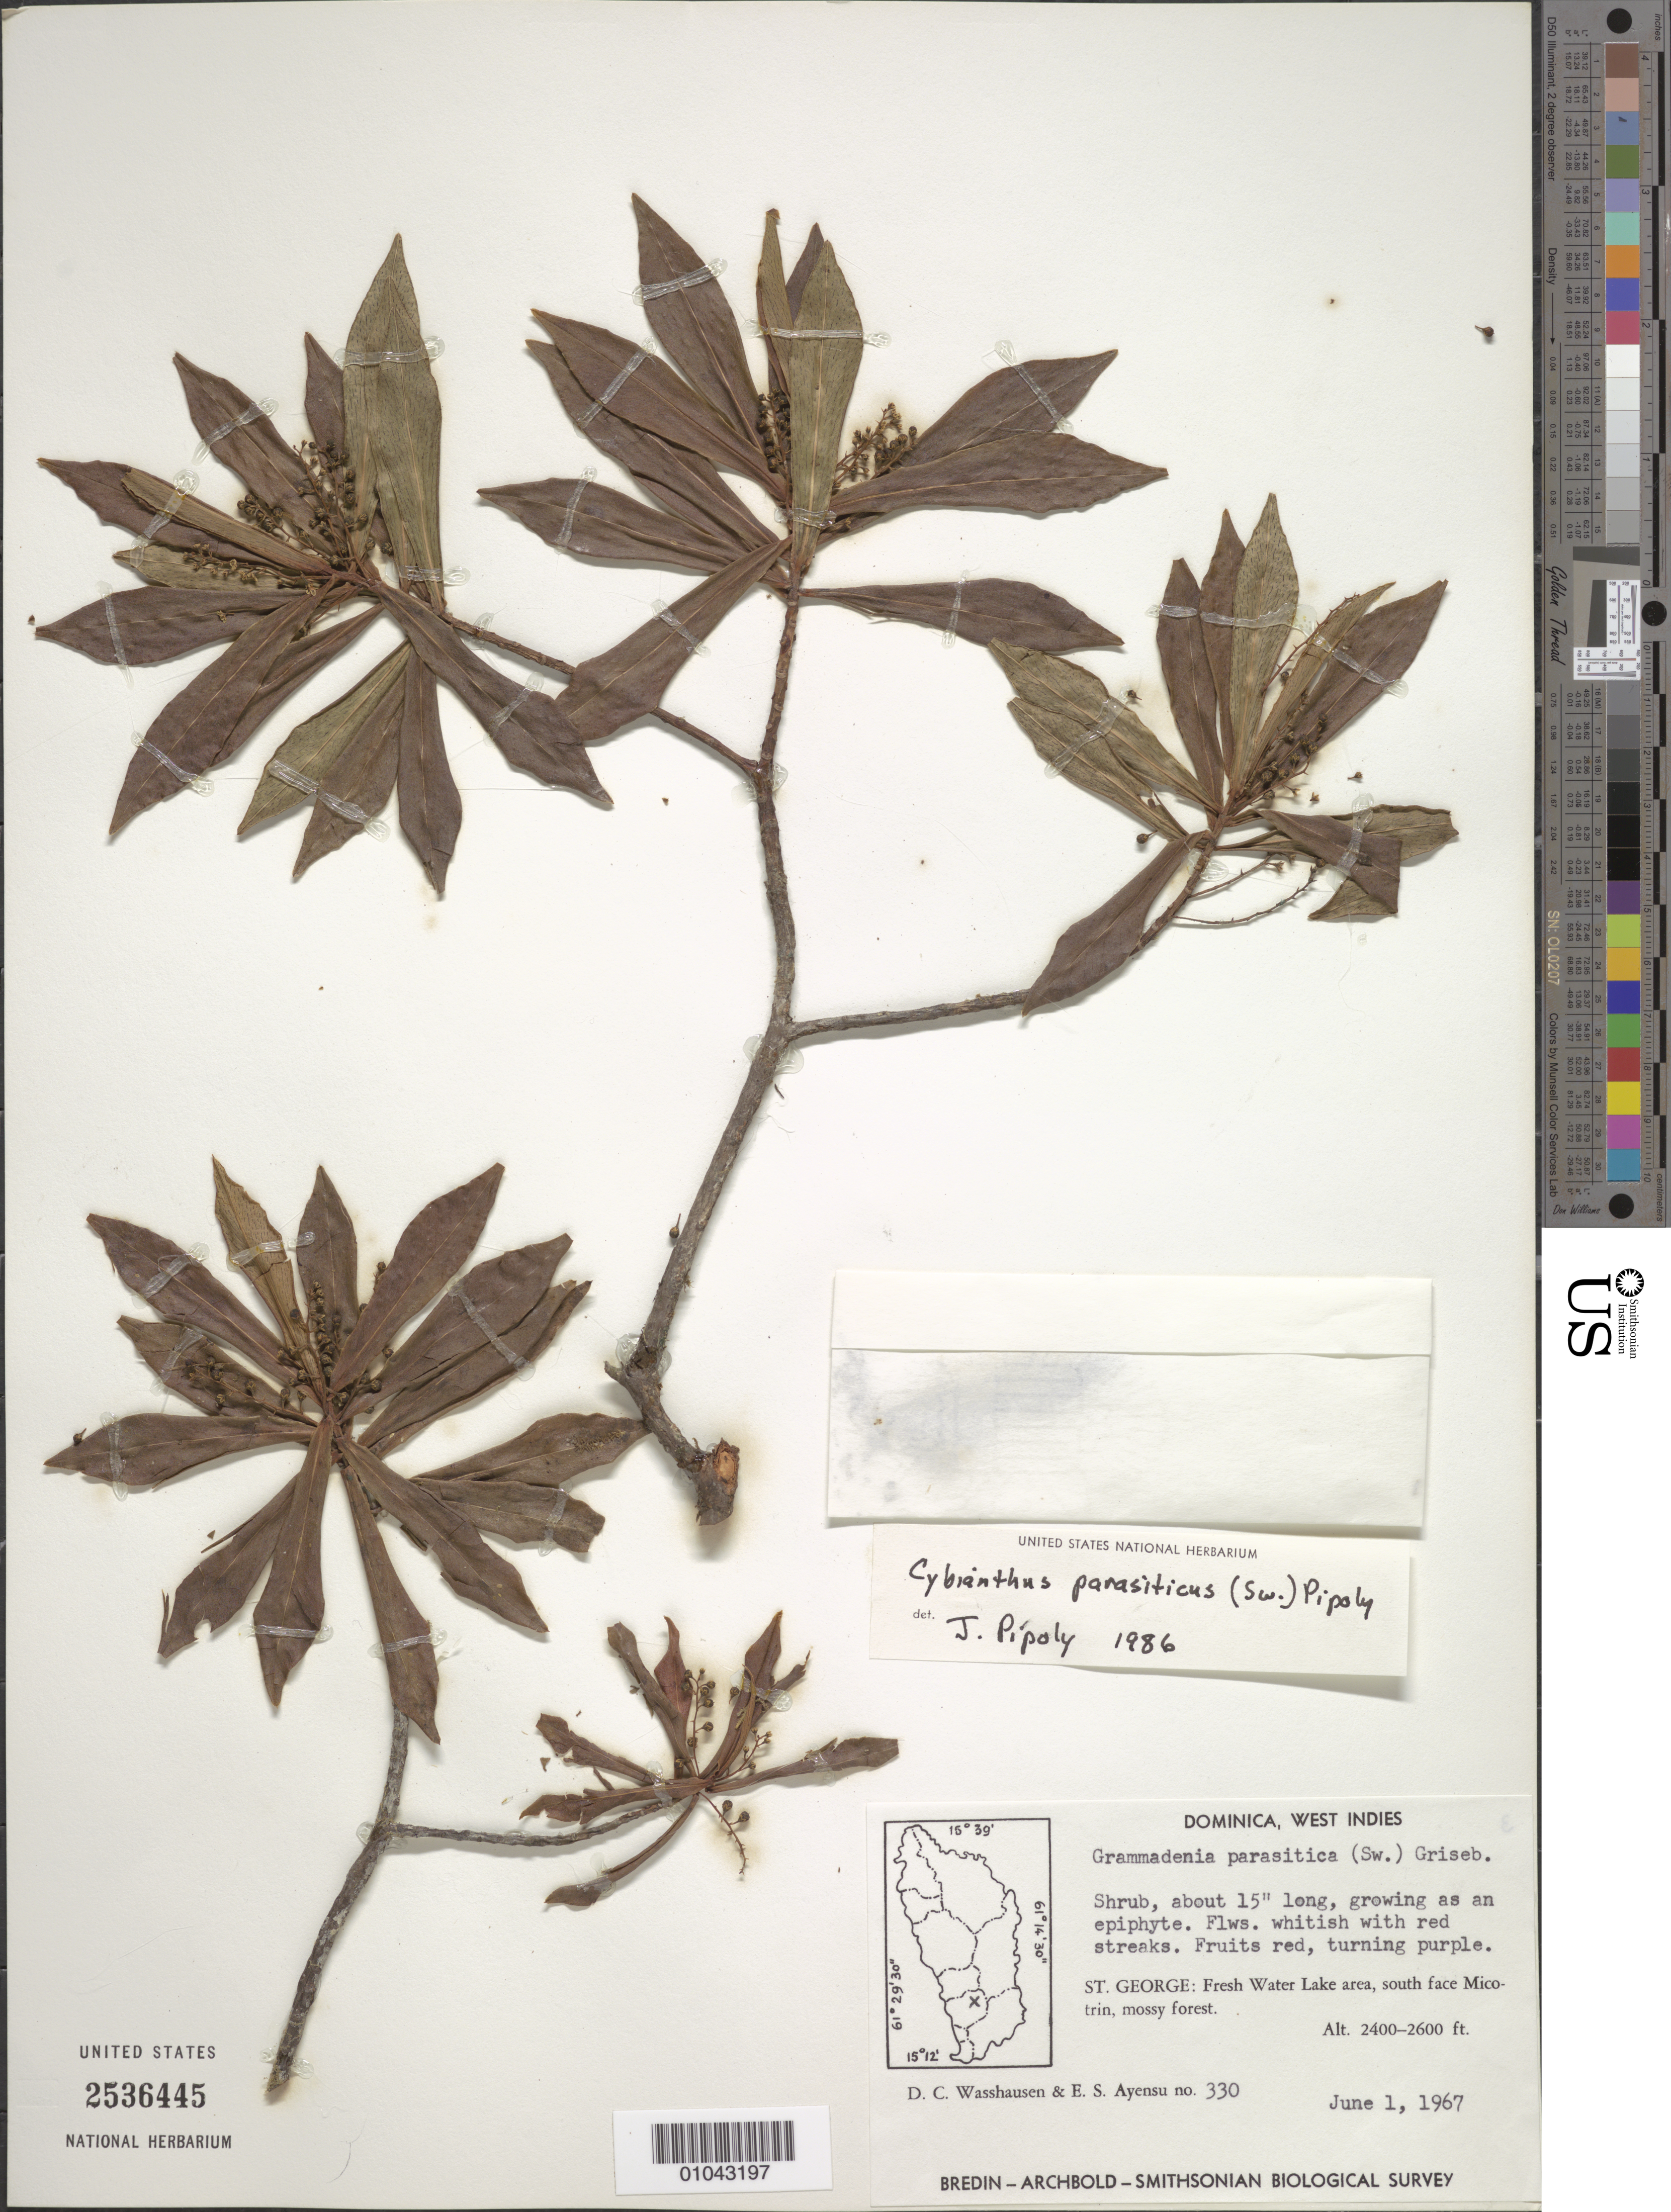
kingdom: Plantae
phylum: Tracheophyta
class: Magnoliopsida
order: Ericales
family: Primulaceae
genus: Cybianthus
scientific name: Cybianthus parasiticus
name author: (Sw.) Pipoly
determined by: Pipoly, J. J., III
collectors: D. C. Wasshausen & E. S. Ayensu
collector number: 330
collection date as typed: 01 Jun 1967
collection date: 1967-06-01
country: Dominica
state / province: St. George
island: Dominica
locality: Fresh Water Lake area, south face Micotrin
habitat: Mossy forest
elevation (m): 732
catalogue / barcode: US 2536445